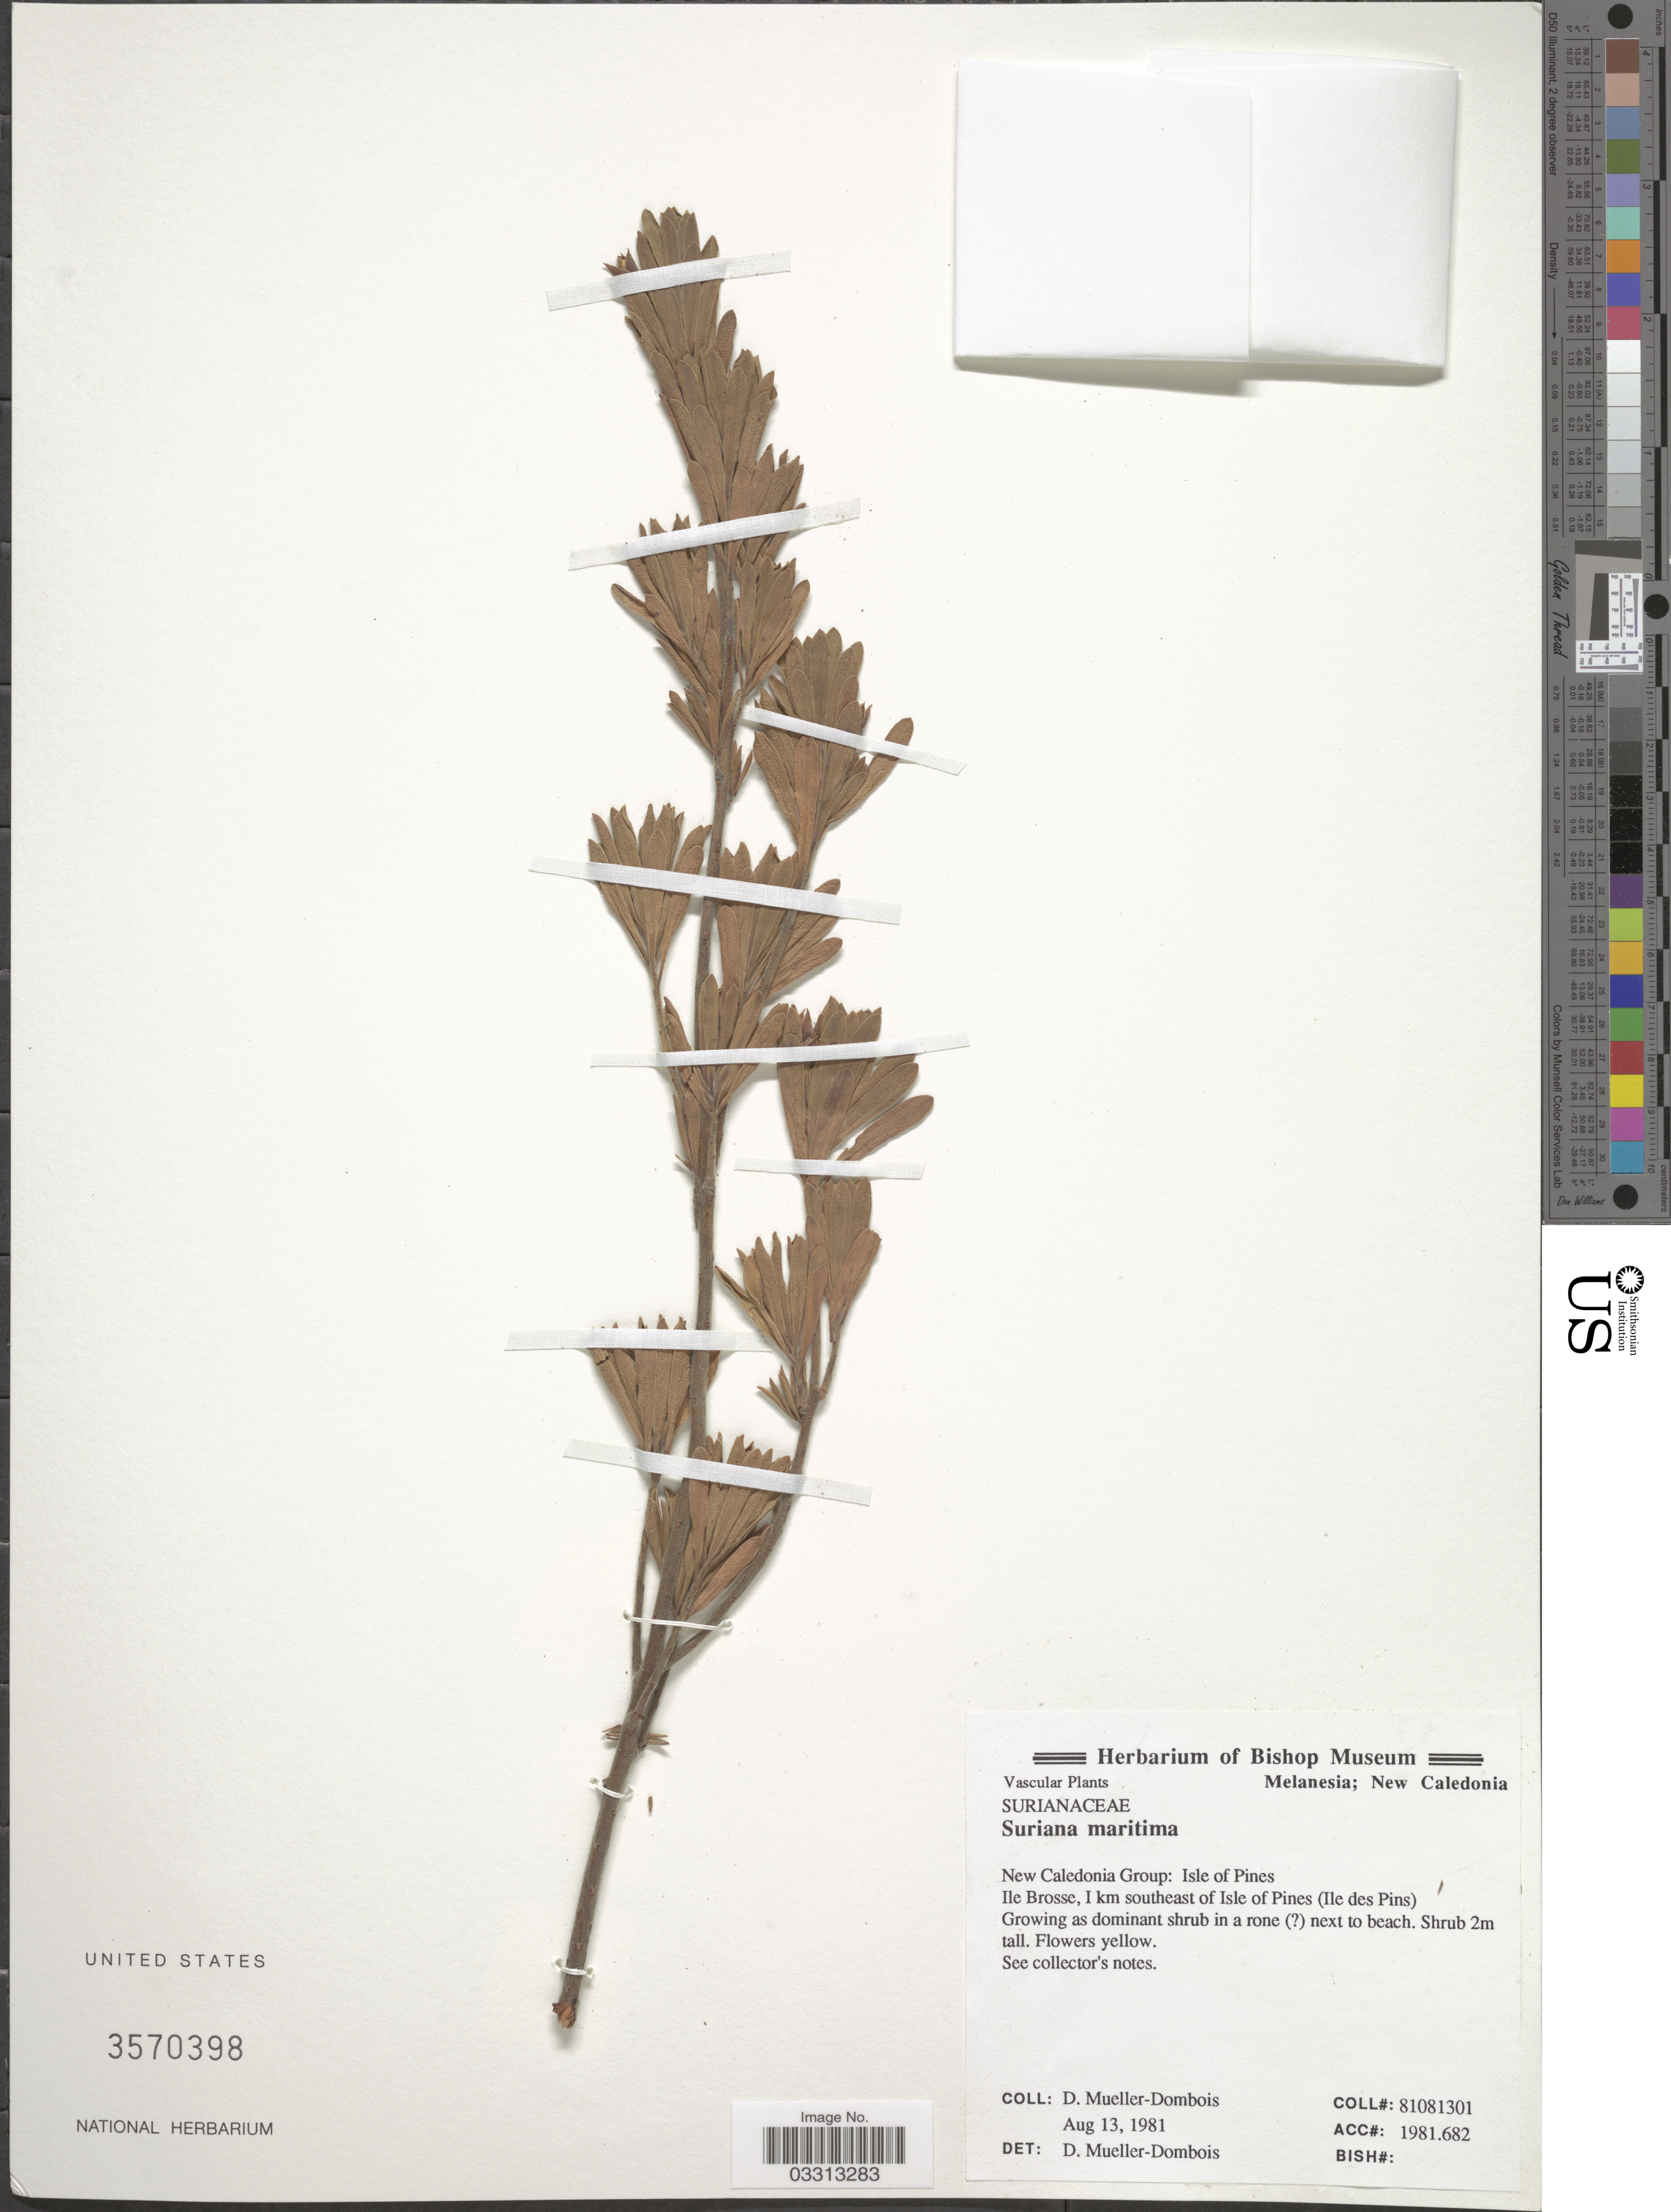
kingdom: Plantae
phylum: Tracheophyta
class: Magnoliopsida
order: Fabales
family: Surianaceae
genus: Suriana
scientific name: Suriana sp.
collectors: D. Mueller-Dombois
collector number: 81081301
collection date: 1981-08-13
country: New Caledonia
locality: Melanesia. New Caledonia Group: Isle of Pines. Ile Brosse, 1 km southeast of Isle of Pines (Ile des Pins).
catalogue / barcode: US 3570398